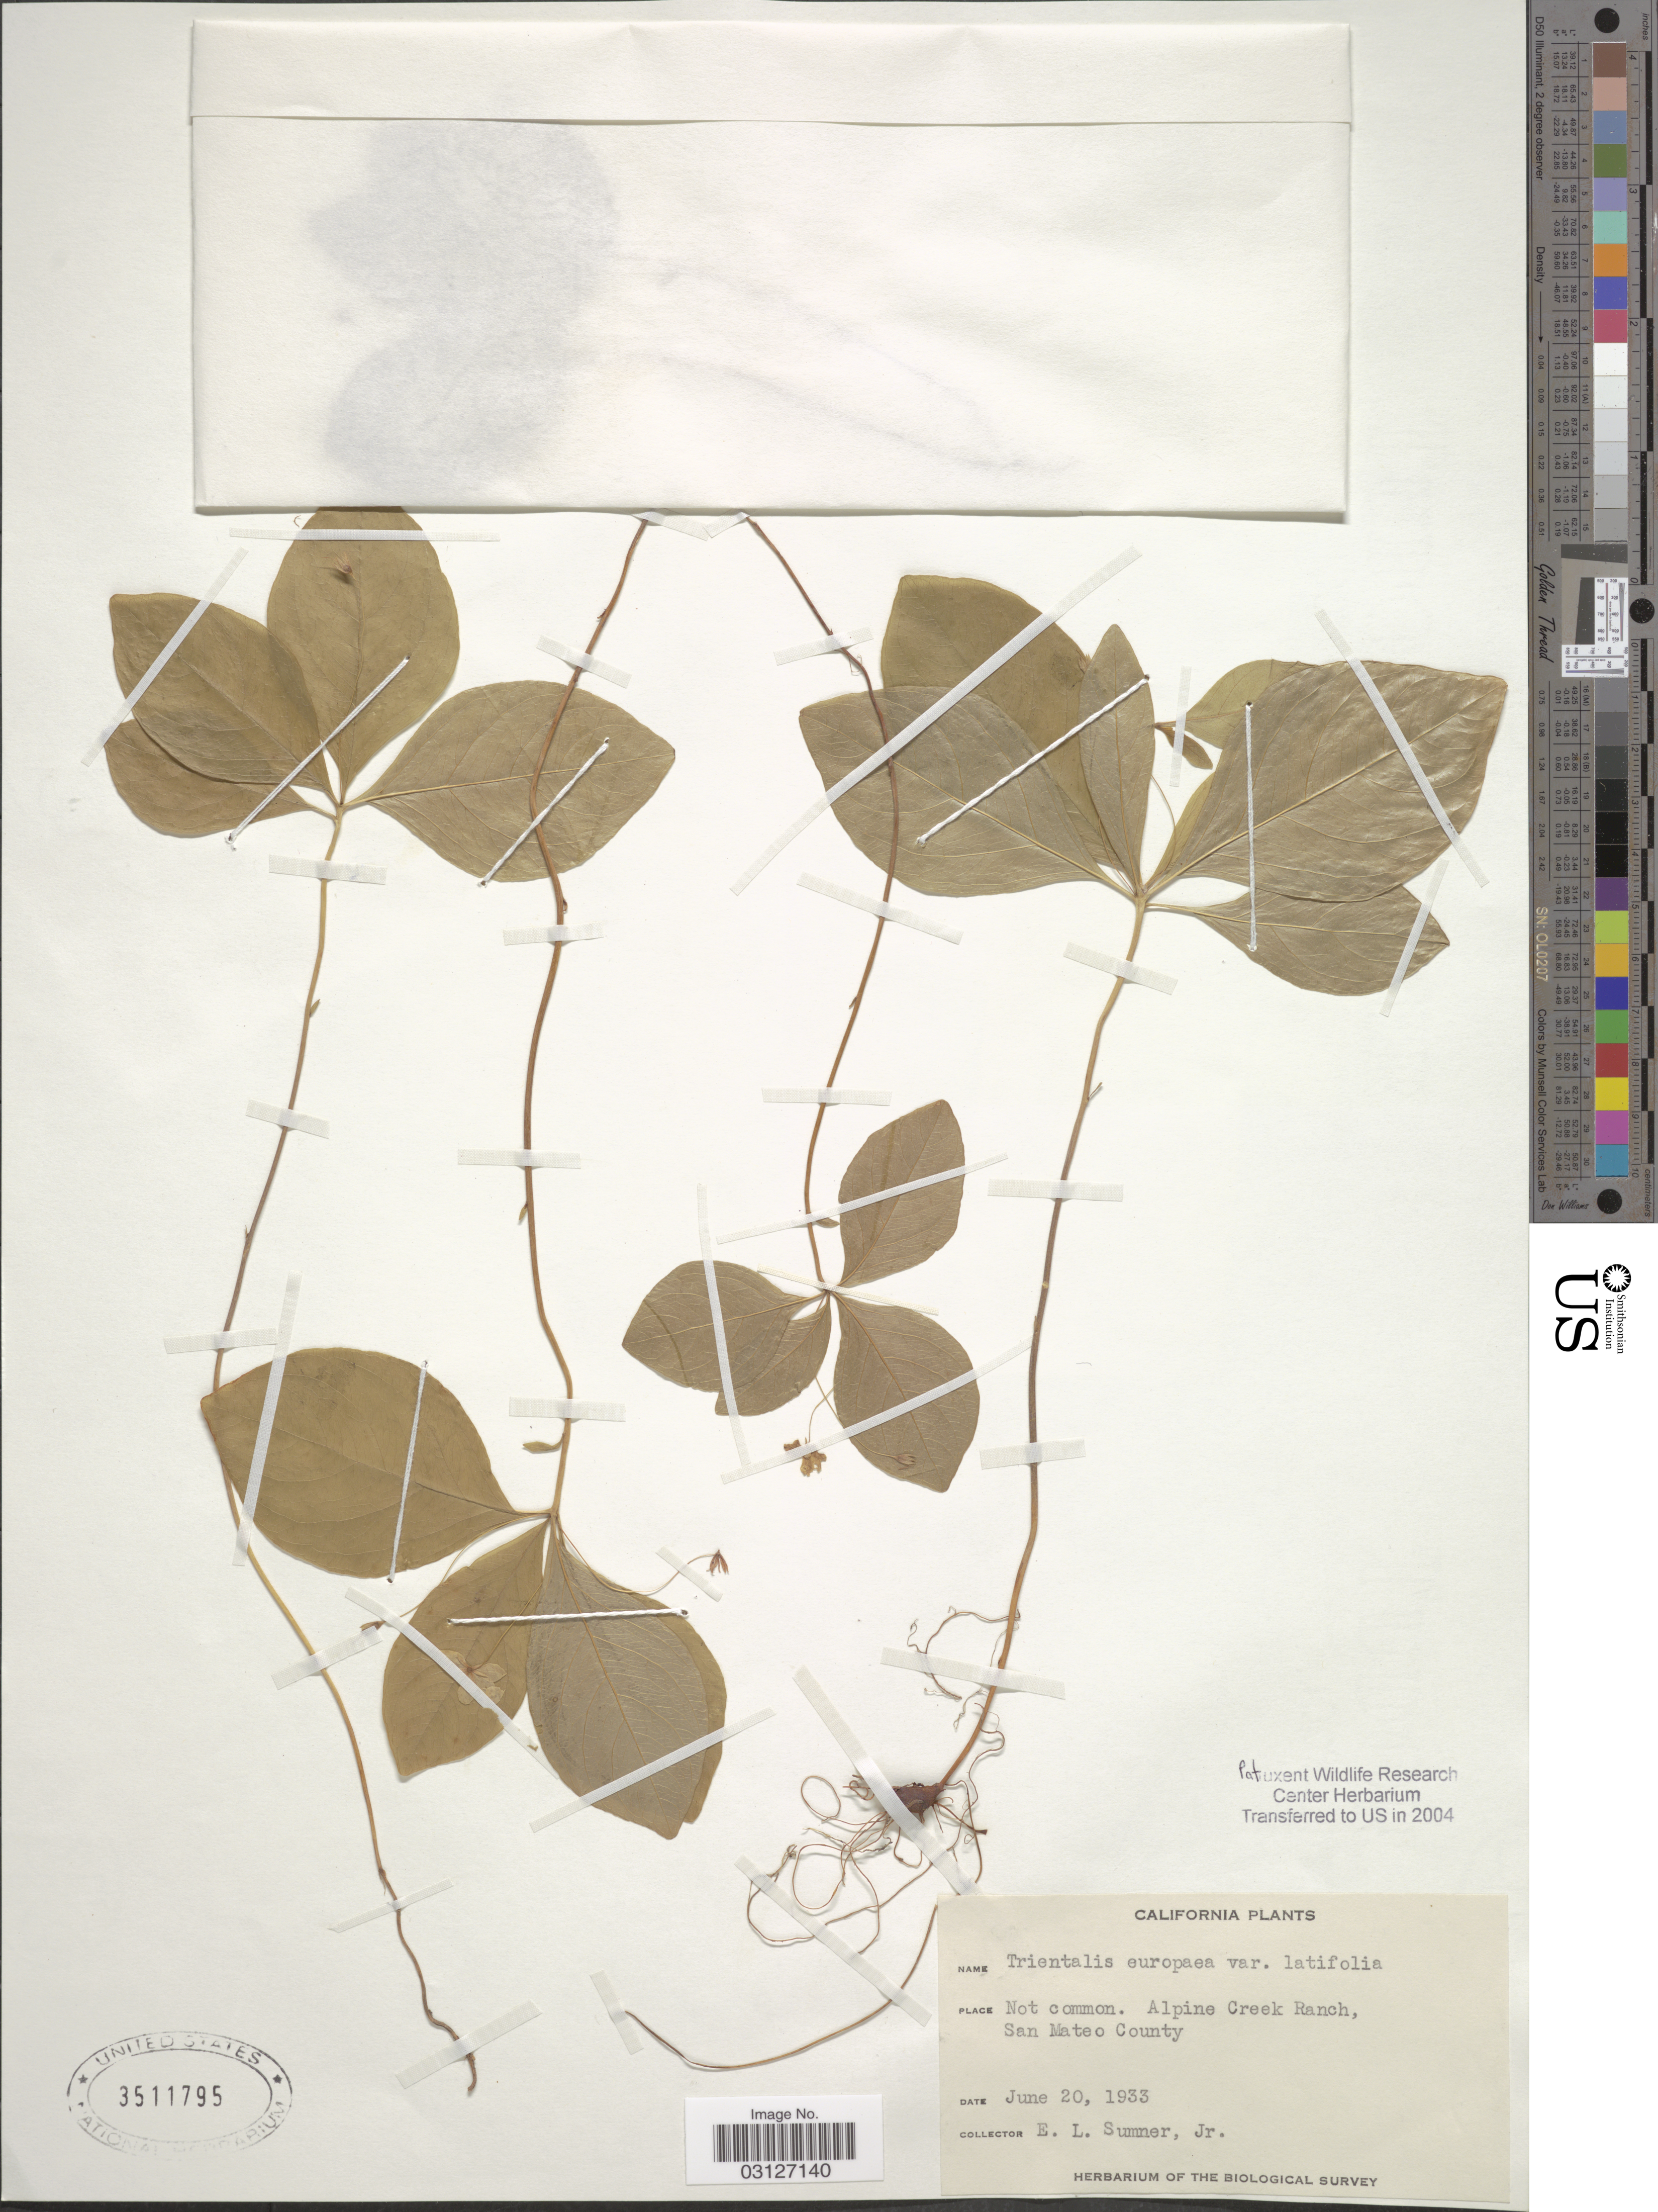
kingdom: Plantae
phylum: Tracheophyta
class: Magnoliopsida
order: Ericales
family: Primulaceae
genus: Trientalis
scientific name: Trientalis latifolia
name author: Hook.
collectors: E. Summer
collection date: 1933-06-20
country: United States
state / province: California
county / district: San Mateo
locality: Alpine Creek Ranch, San Mateo County.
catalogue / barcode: US 3511795